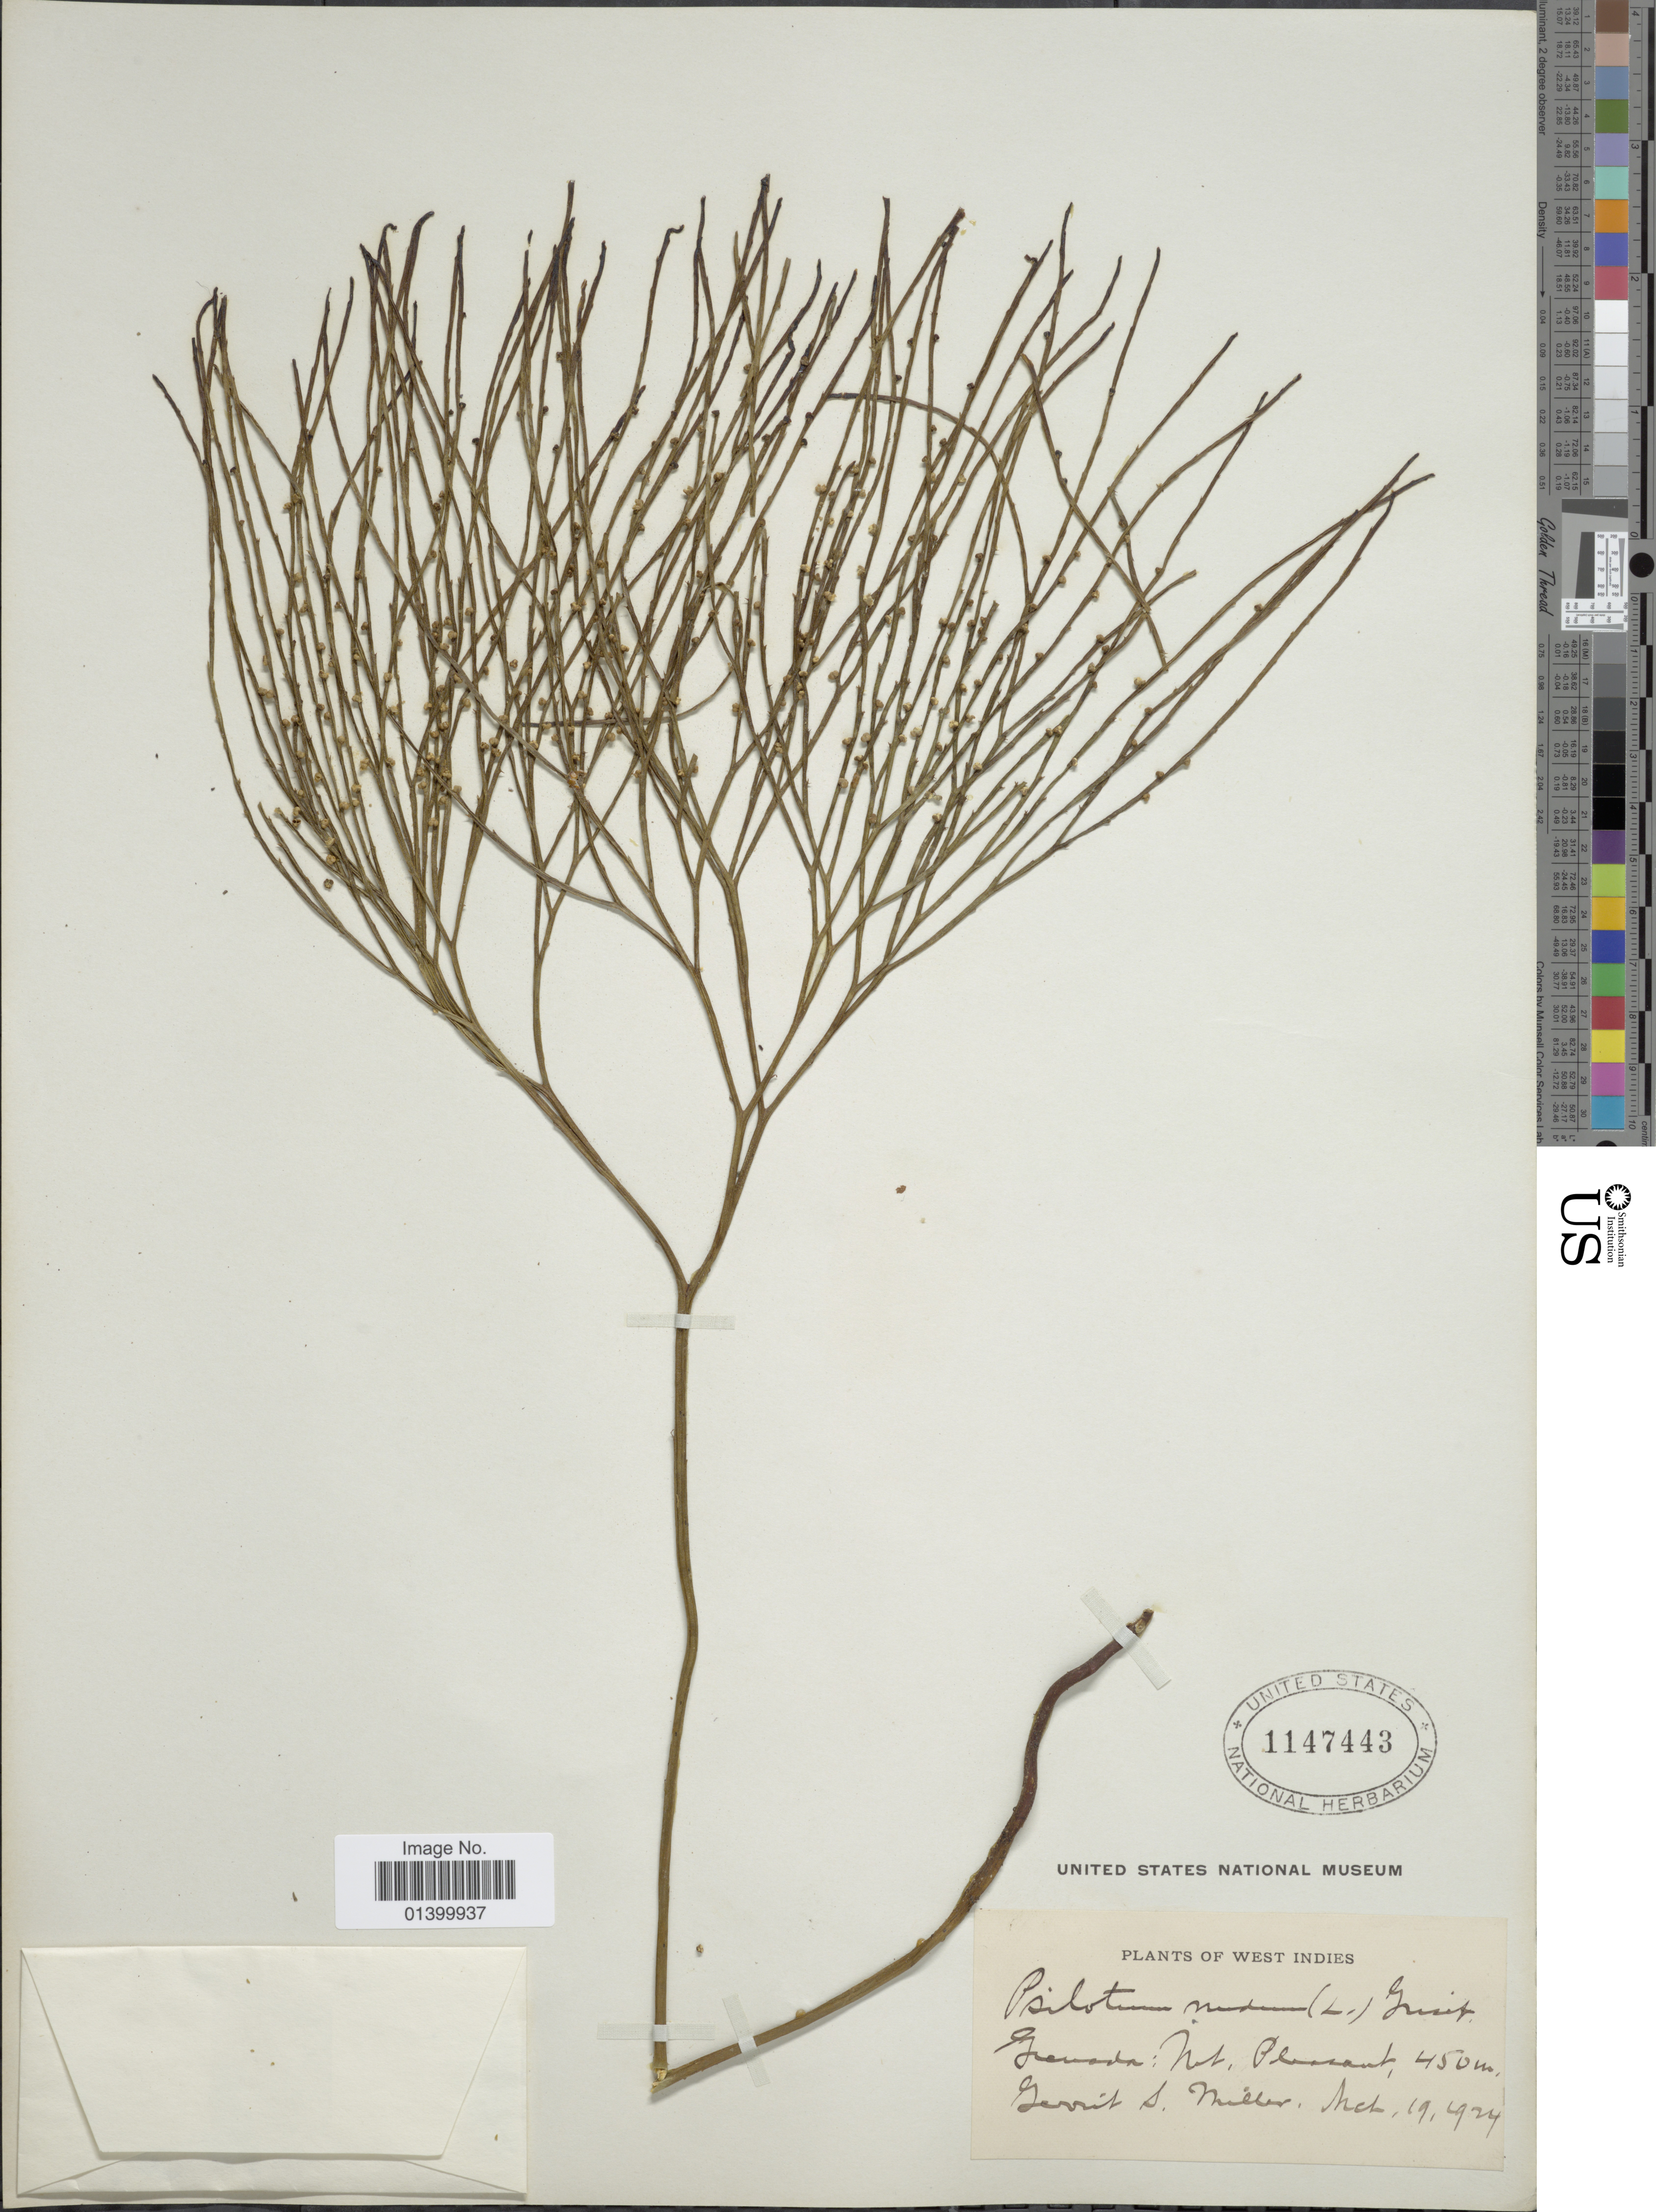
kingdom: Plantae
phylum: Tracheophyta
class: Polypodiopsida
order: Psilotales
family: Psilotaceae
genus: Psilotum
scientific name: Psilotum nudum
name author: (L.) P. Beauv.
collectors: G. S. Miller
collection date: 1924-03-19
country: Grenada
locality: Mt. Pleasant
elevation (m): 450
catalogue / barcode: US 1147443